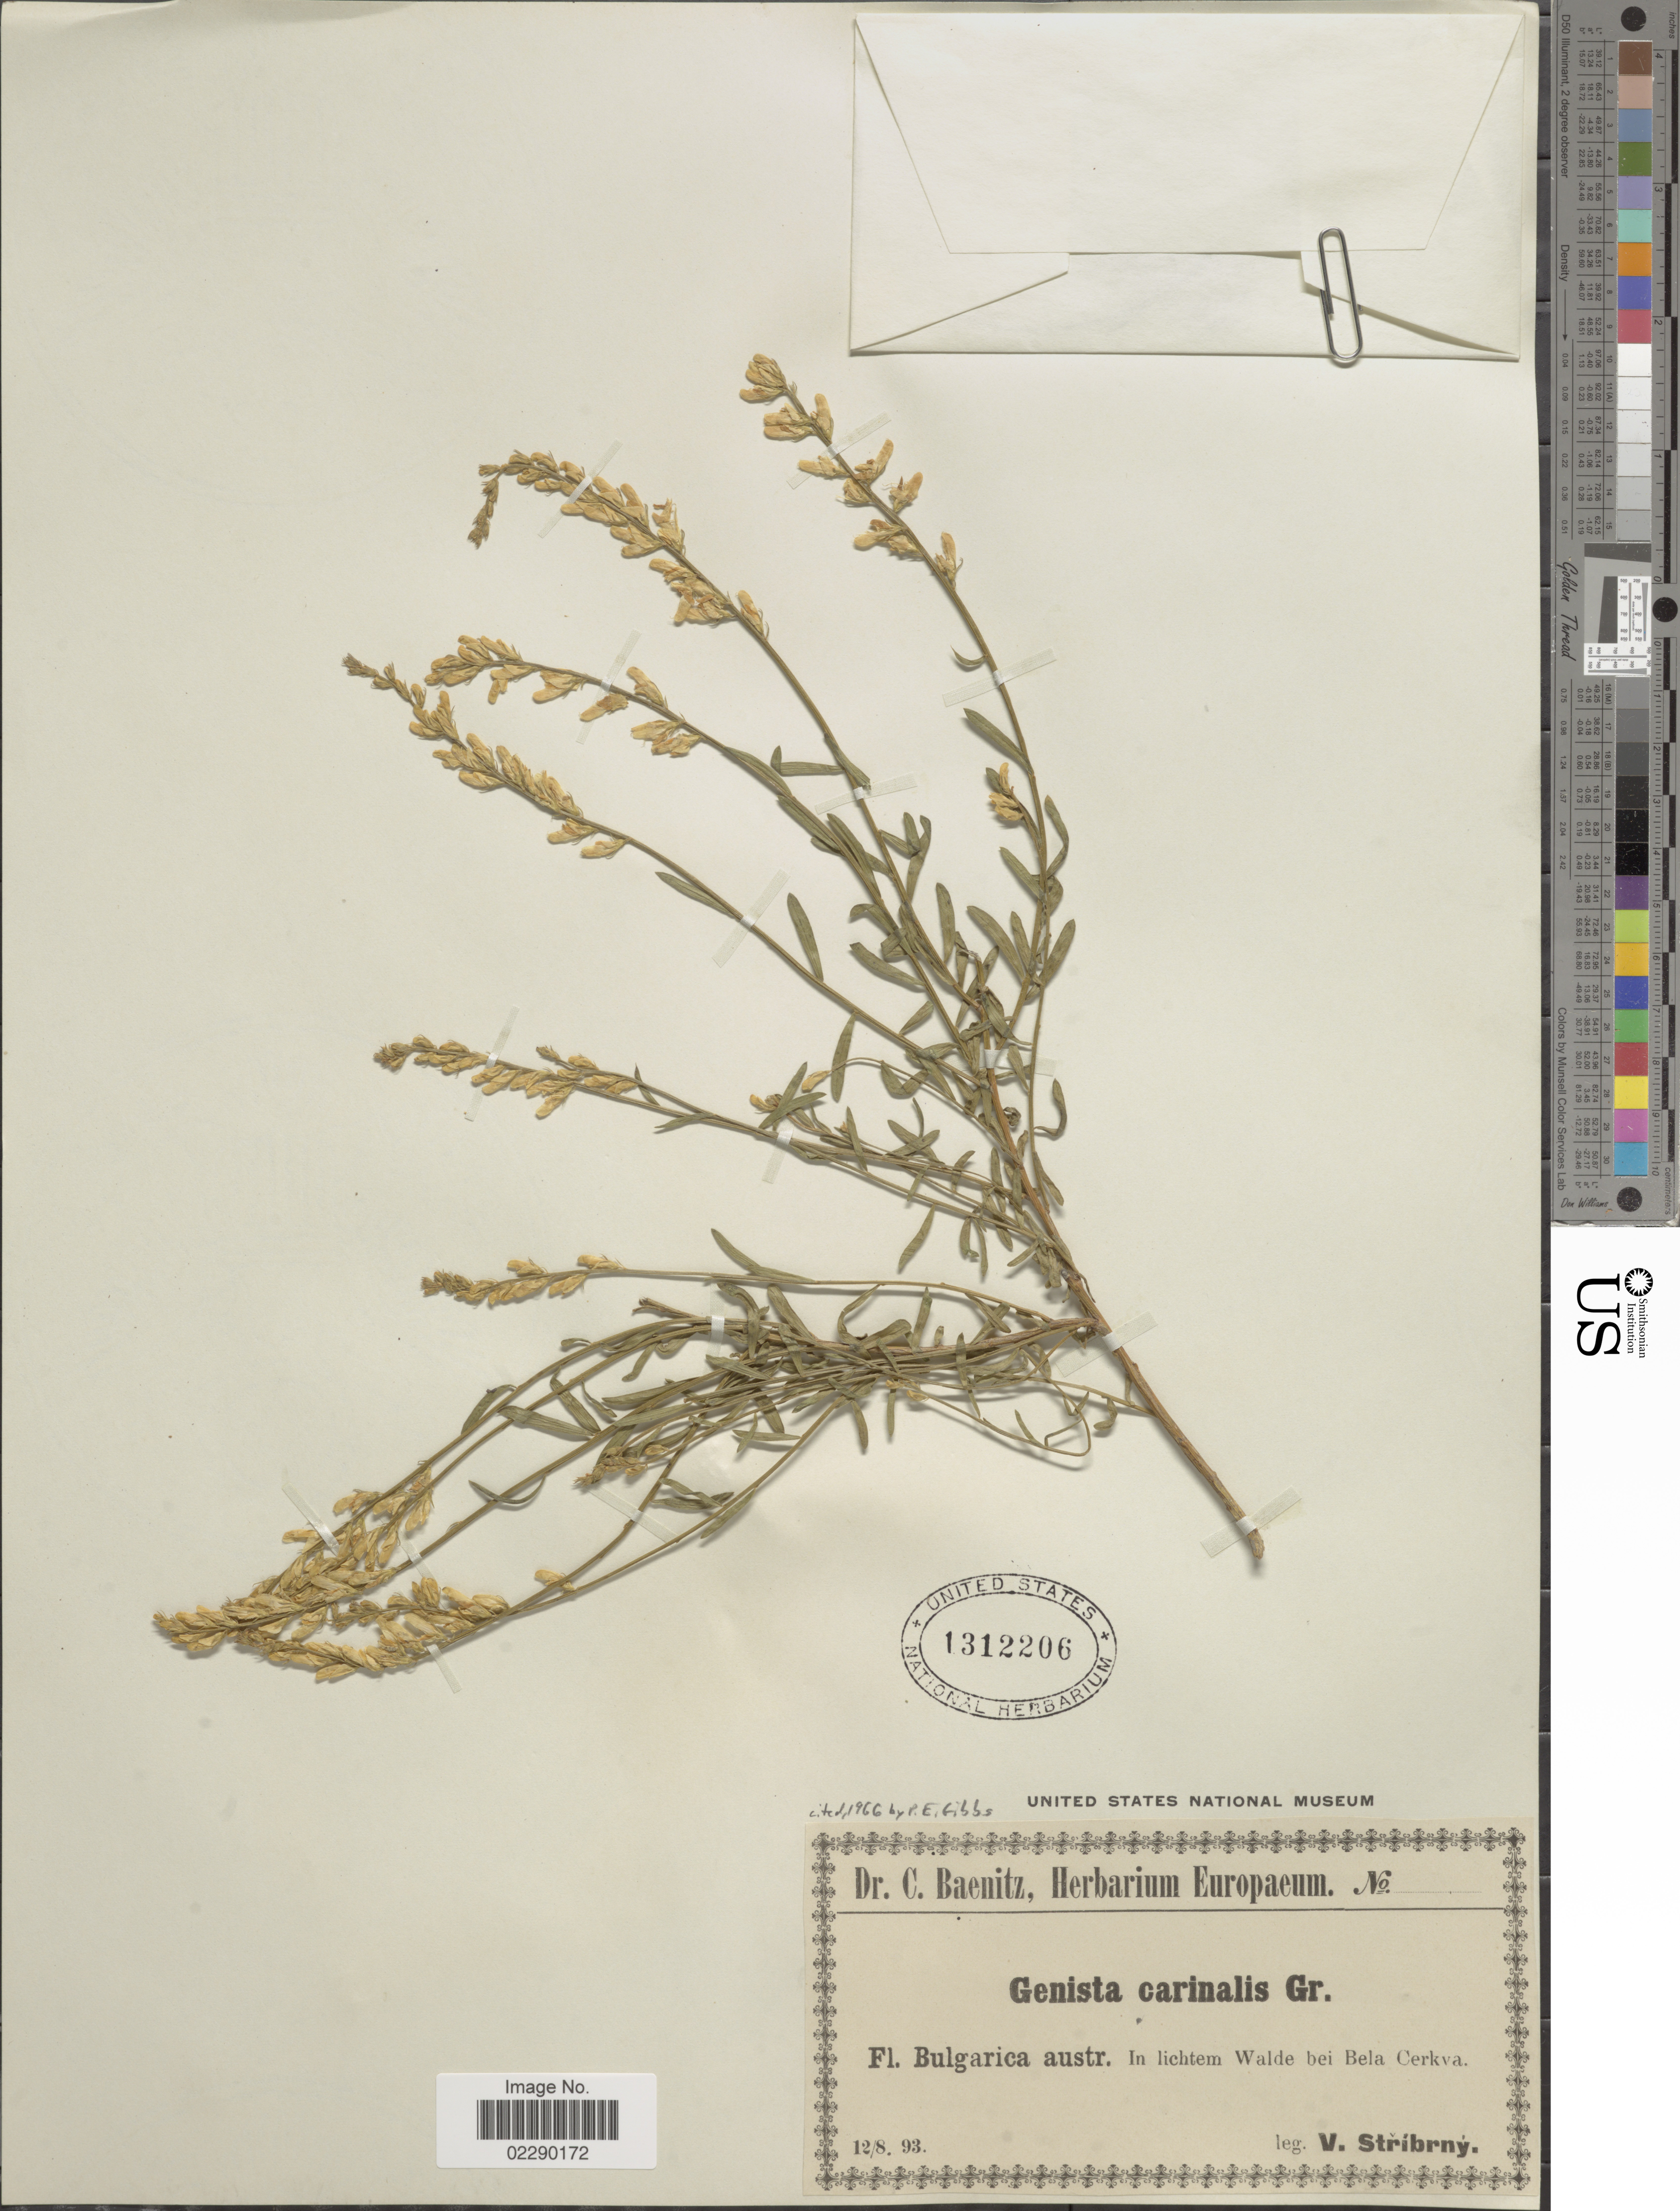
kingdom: Plantae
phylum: Tracheophyta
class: Magnoliopsida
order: Fabales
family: Fabaceae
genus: Genista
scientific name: Genista carinalis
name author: Griseb.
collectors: V. Stribrny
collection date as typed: Transcribed d/m/y: 12/8/93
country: Bulgaria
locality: Bulgarica austr. In lichtem Walde bei Bela Cerkva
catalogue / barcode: US 1312206